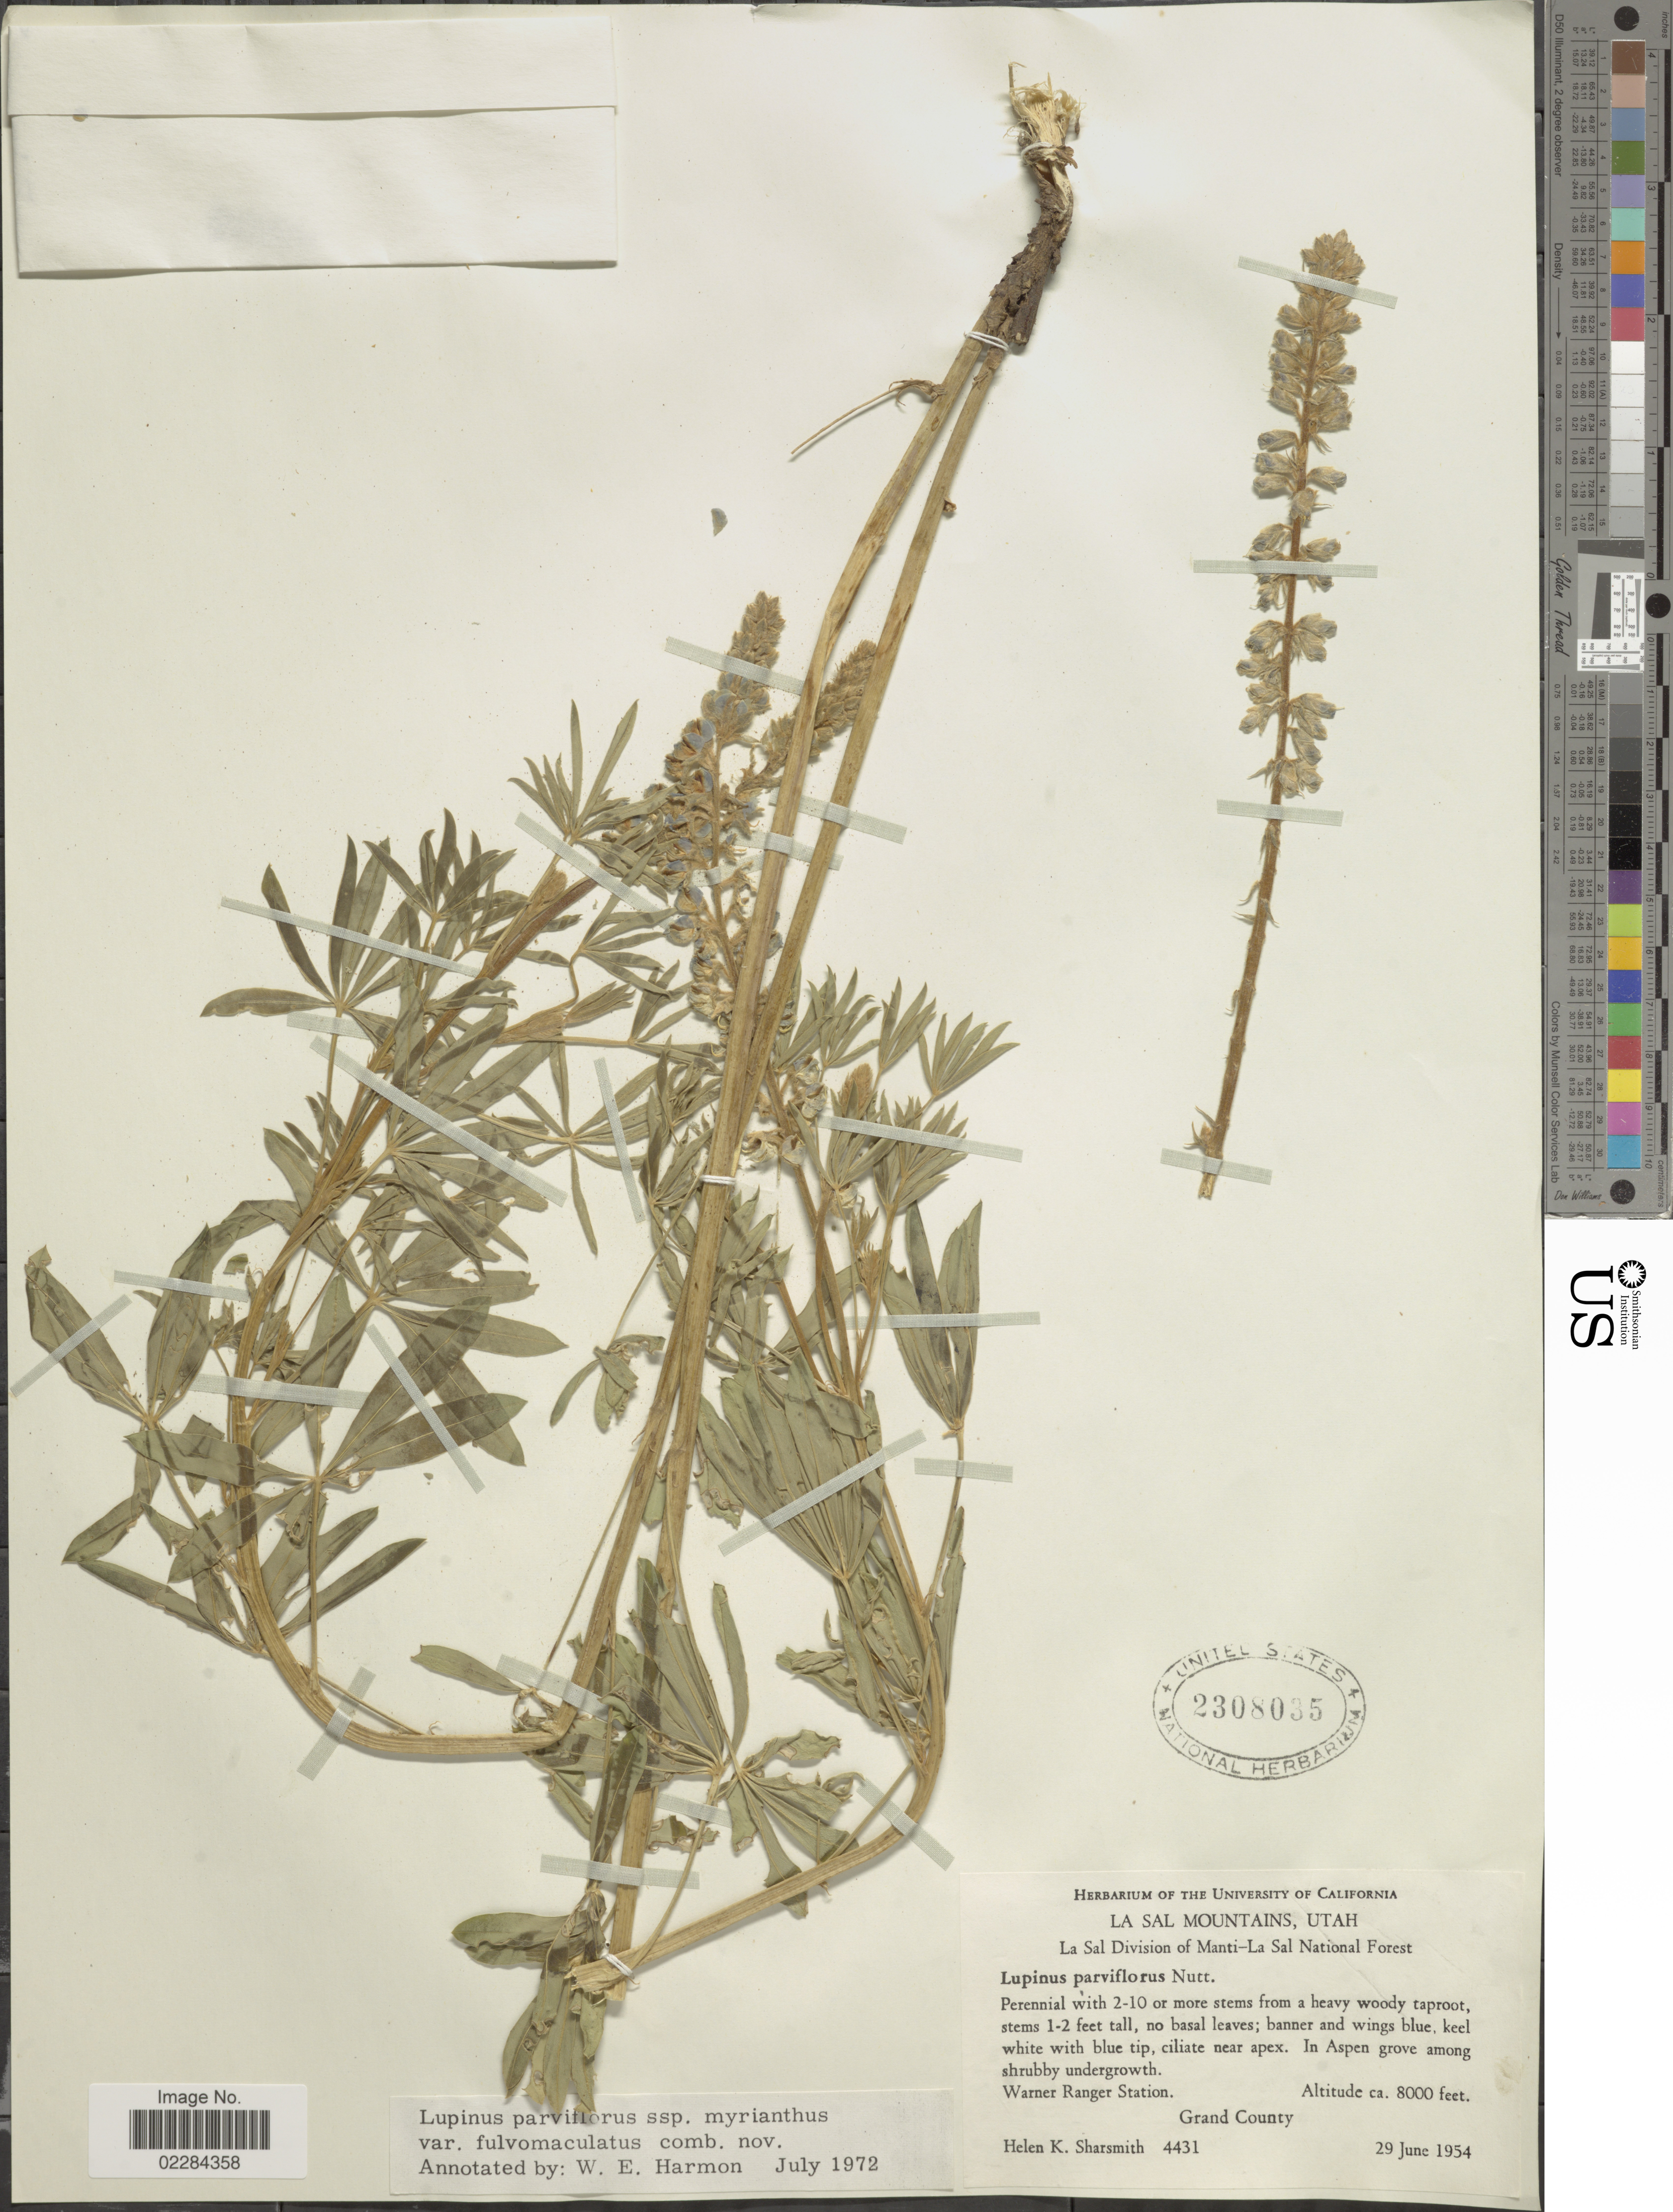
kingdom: Plantae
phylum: Tracheophyta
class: Magnoliopsida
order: Fabales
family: Fabaceae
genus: Lupinus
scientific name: Lupinus argenteus var. myrianthus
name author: (Greene) Isley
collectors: H. Sharsmith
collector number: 4431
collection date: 1954-06-29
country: United States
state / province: Utah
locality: La Sal Mountains. La Sal Division of Manti- La Sal National Forest. Warner Ranger Station. Grand County.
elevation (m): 2438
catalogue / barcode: US 2308035